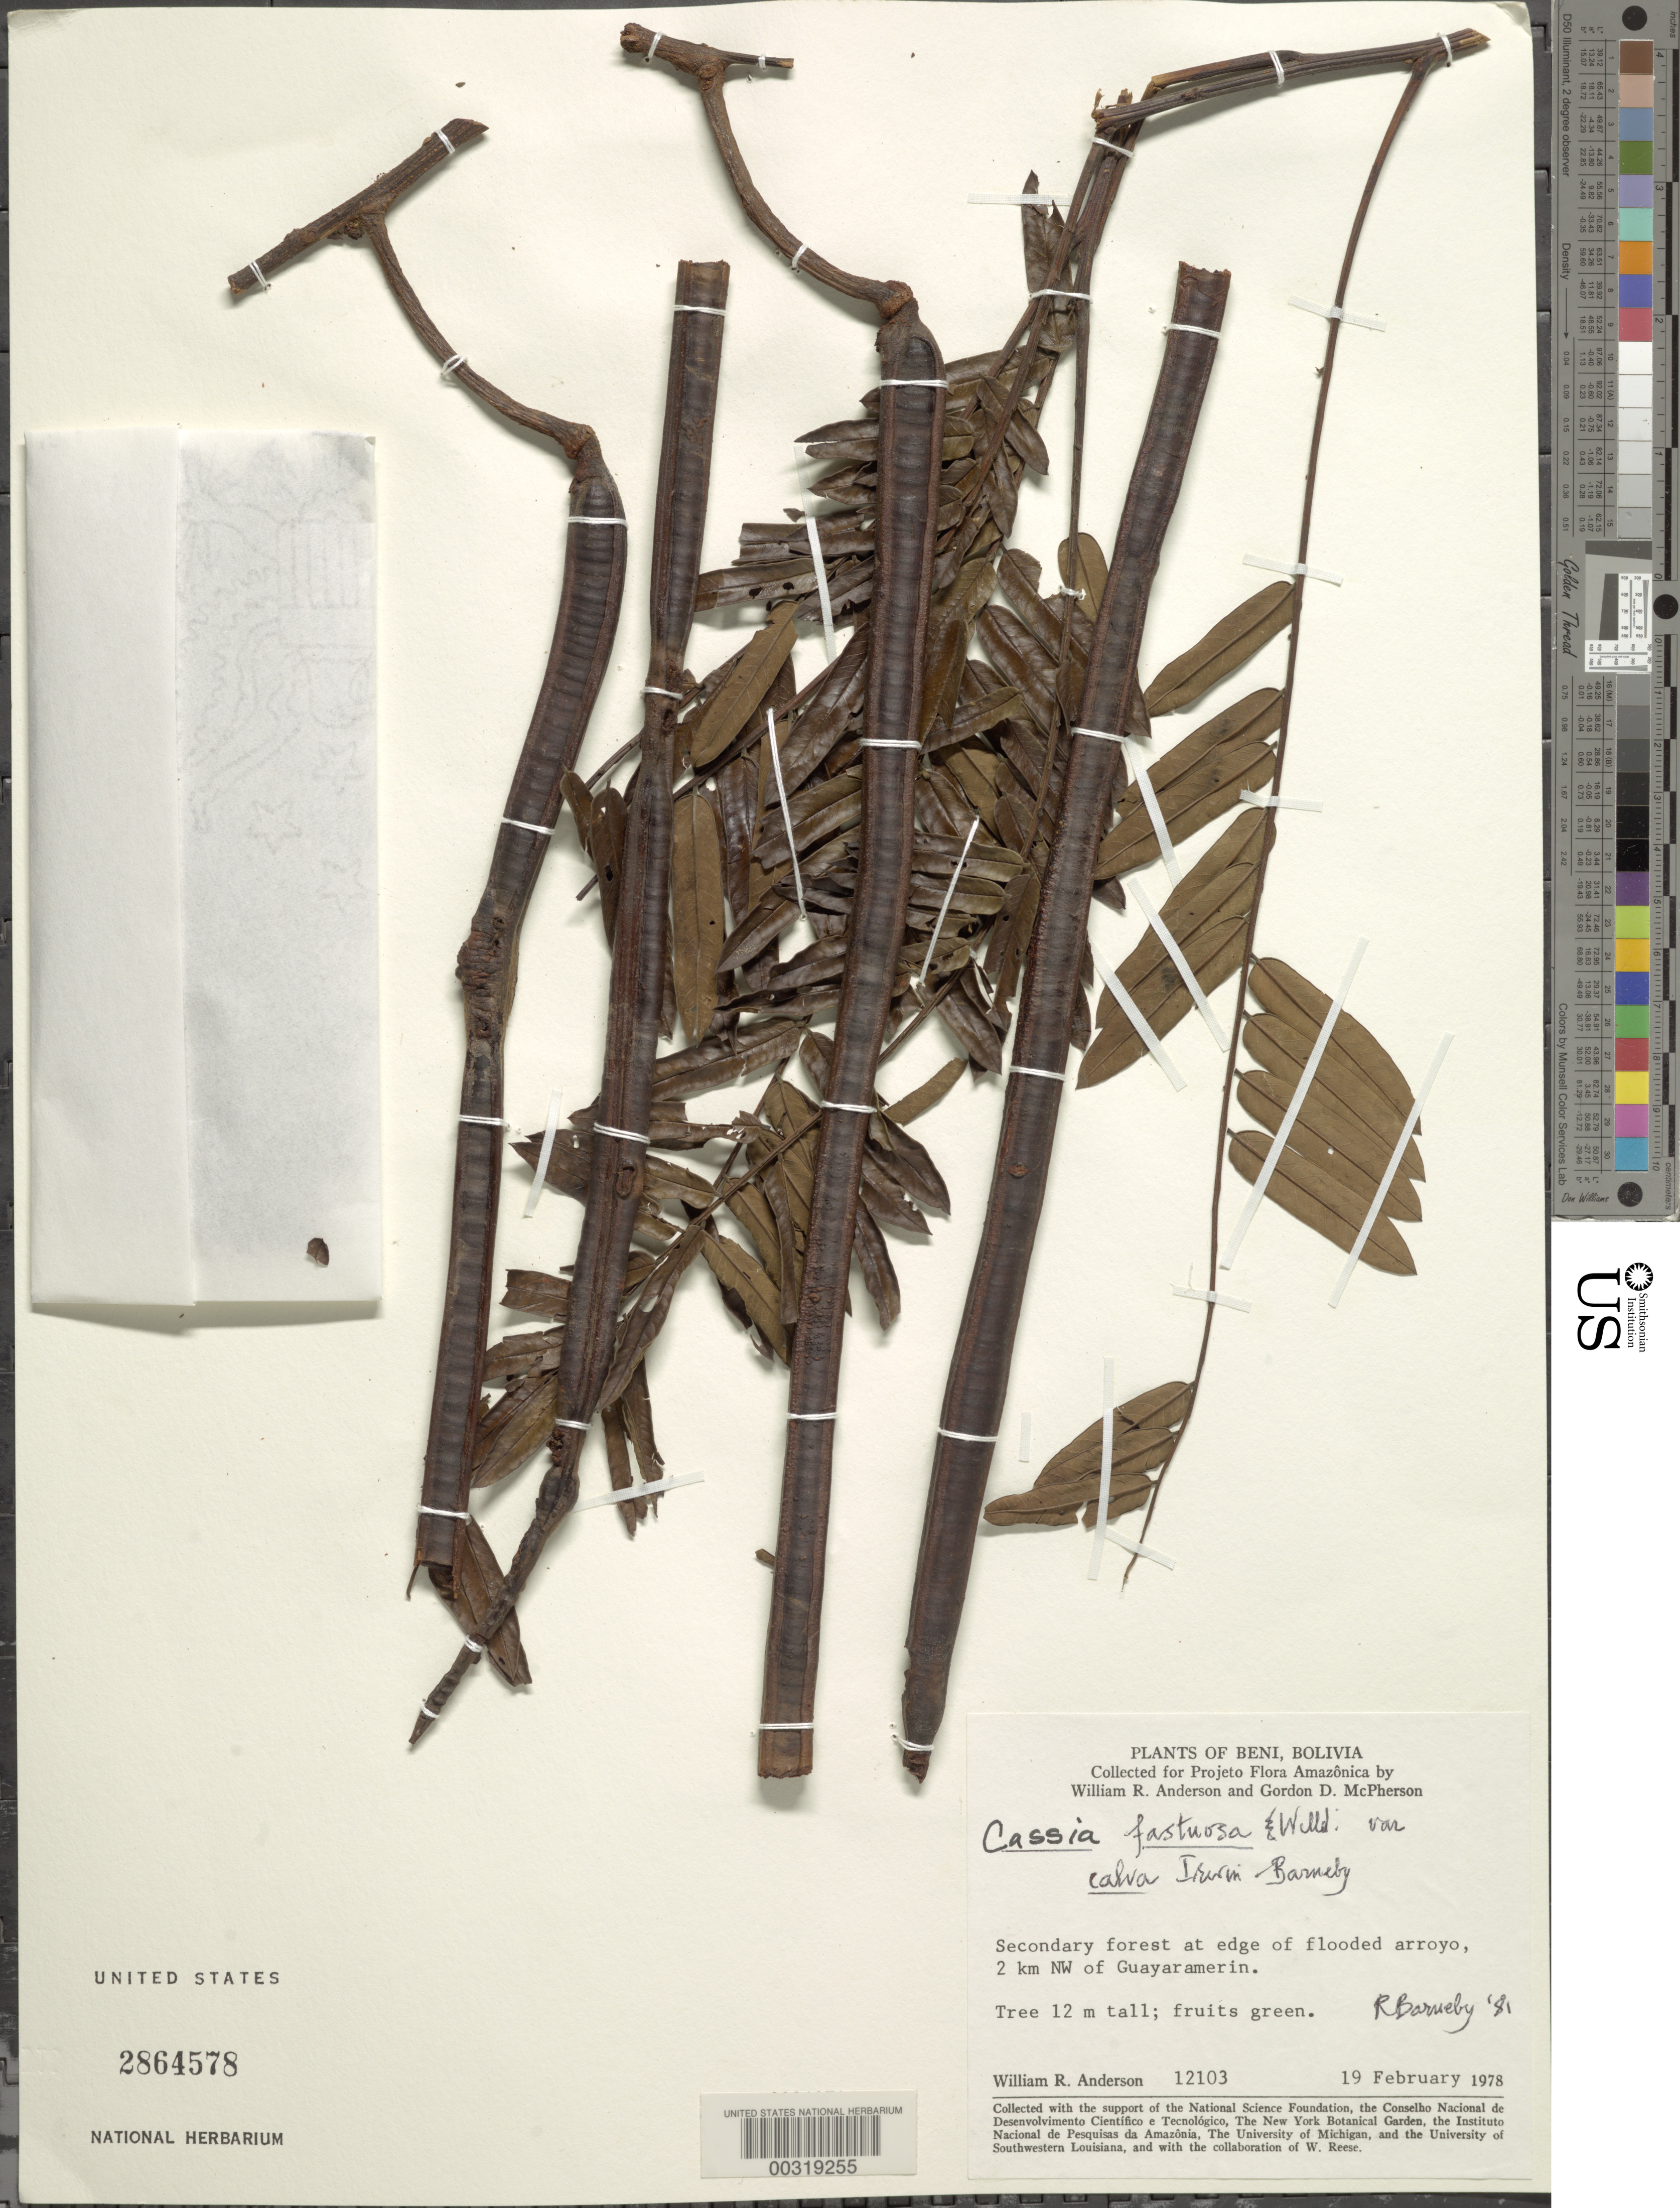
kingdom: Plantae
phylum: Tracheophyta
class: Magnoliopsida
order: Fabales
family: Fabaceae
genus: Cassia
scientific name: Cassia fastuosa var. calva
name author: H.S. Irwin & Barneby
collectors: W. R. Anderson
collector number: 12103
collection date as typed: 19 Feb 1978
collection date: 1978-02-19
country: Bolivia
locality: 2 km NW of Guayaramerin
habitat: Secondary forest at the edge of flooded arroyo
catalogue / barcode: US 2864578